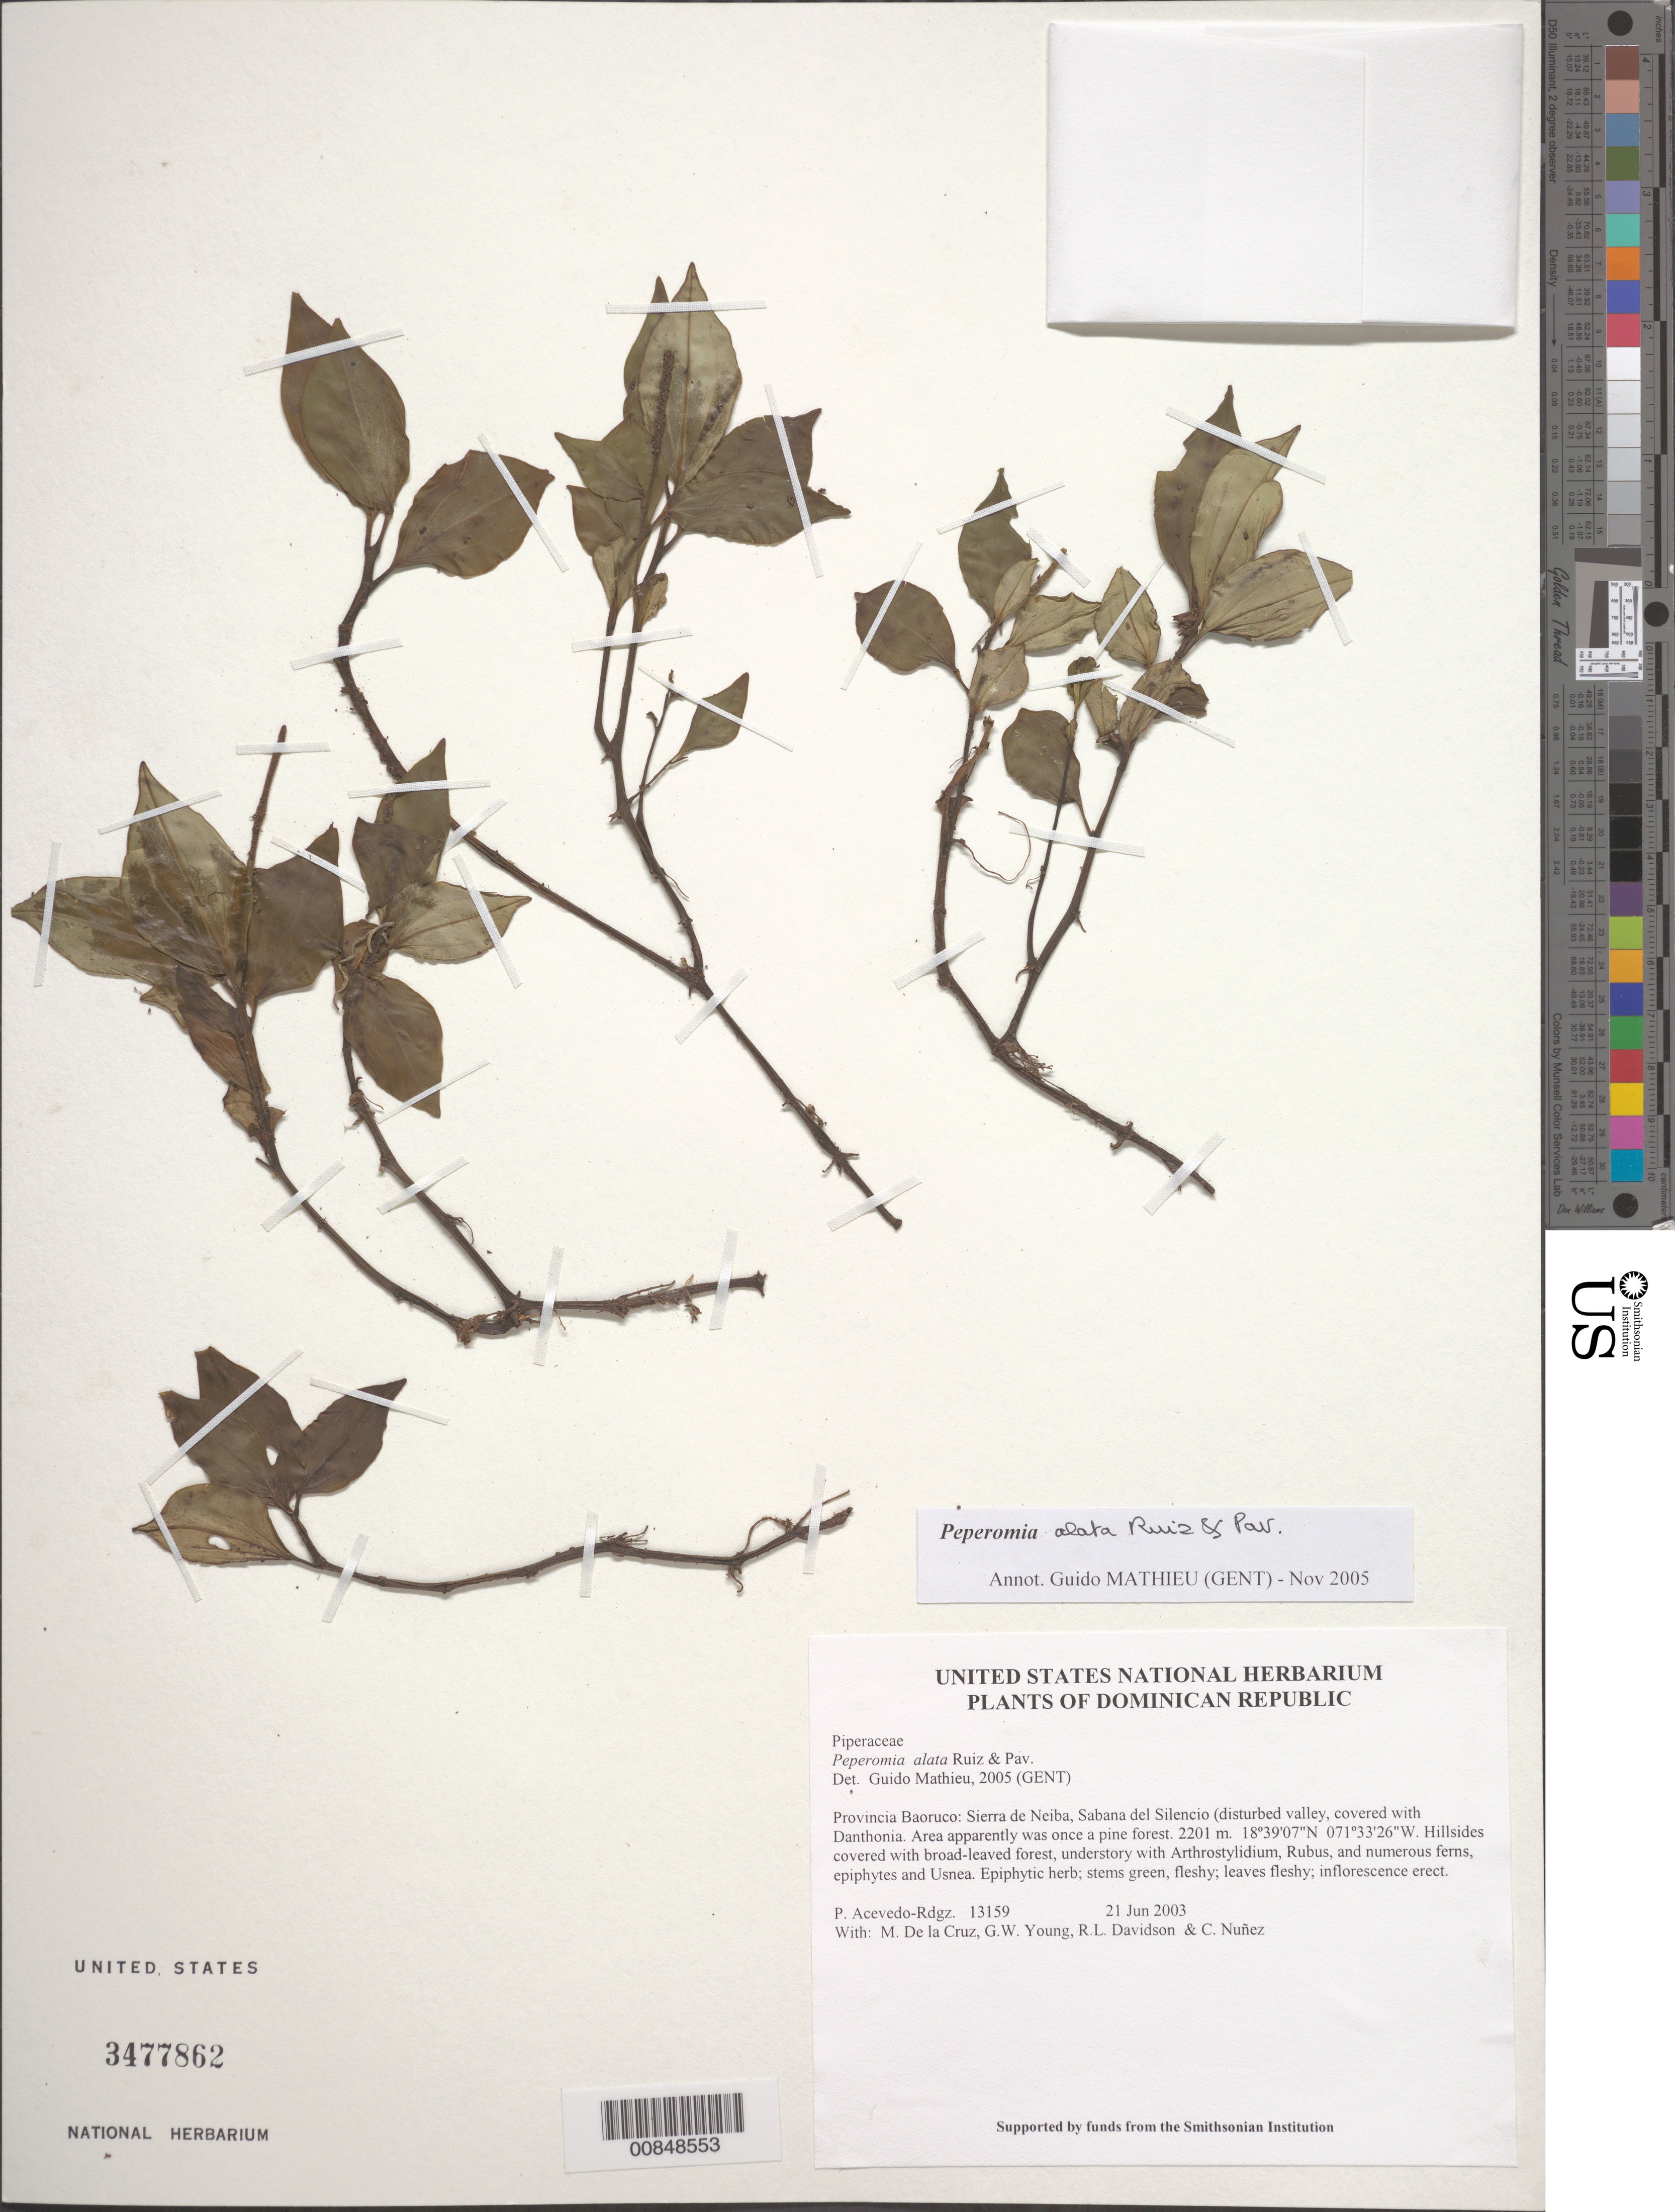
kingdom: Plantae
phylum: Tracheophyta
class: Magnoliopsida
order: Piperales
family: Piperaceae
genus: Peperomia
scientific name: Peperomia alata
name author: Ruiz & Pav.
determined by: Mathieu, Guido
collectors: P. Acevedo-Rodr., M. de la Cruz, J. Rawlins, G. Young, R. Davidson & C. Nunez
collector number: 13159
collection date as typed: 21 Jun 2003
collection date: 2003-06-21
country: Dominican Republic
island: Hispaniola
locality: Provincia Baoruco: Sierra de Neiba, Sabana del Silencio (disturbed valley, covered with Danthonia. Area apparently was once a pine forest.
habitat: Hillsides covered with broad-leaved forest, understory with Arthrostylidium, Rubus, and numerous ferns, epiphytes and Usnea.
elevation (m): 2201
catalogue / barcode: US 3477862